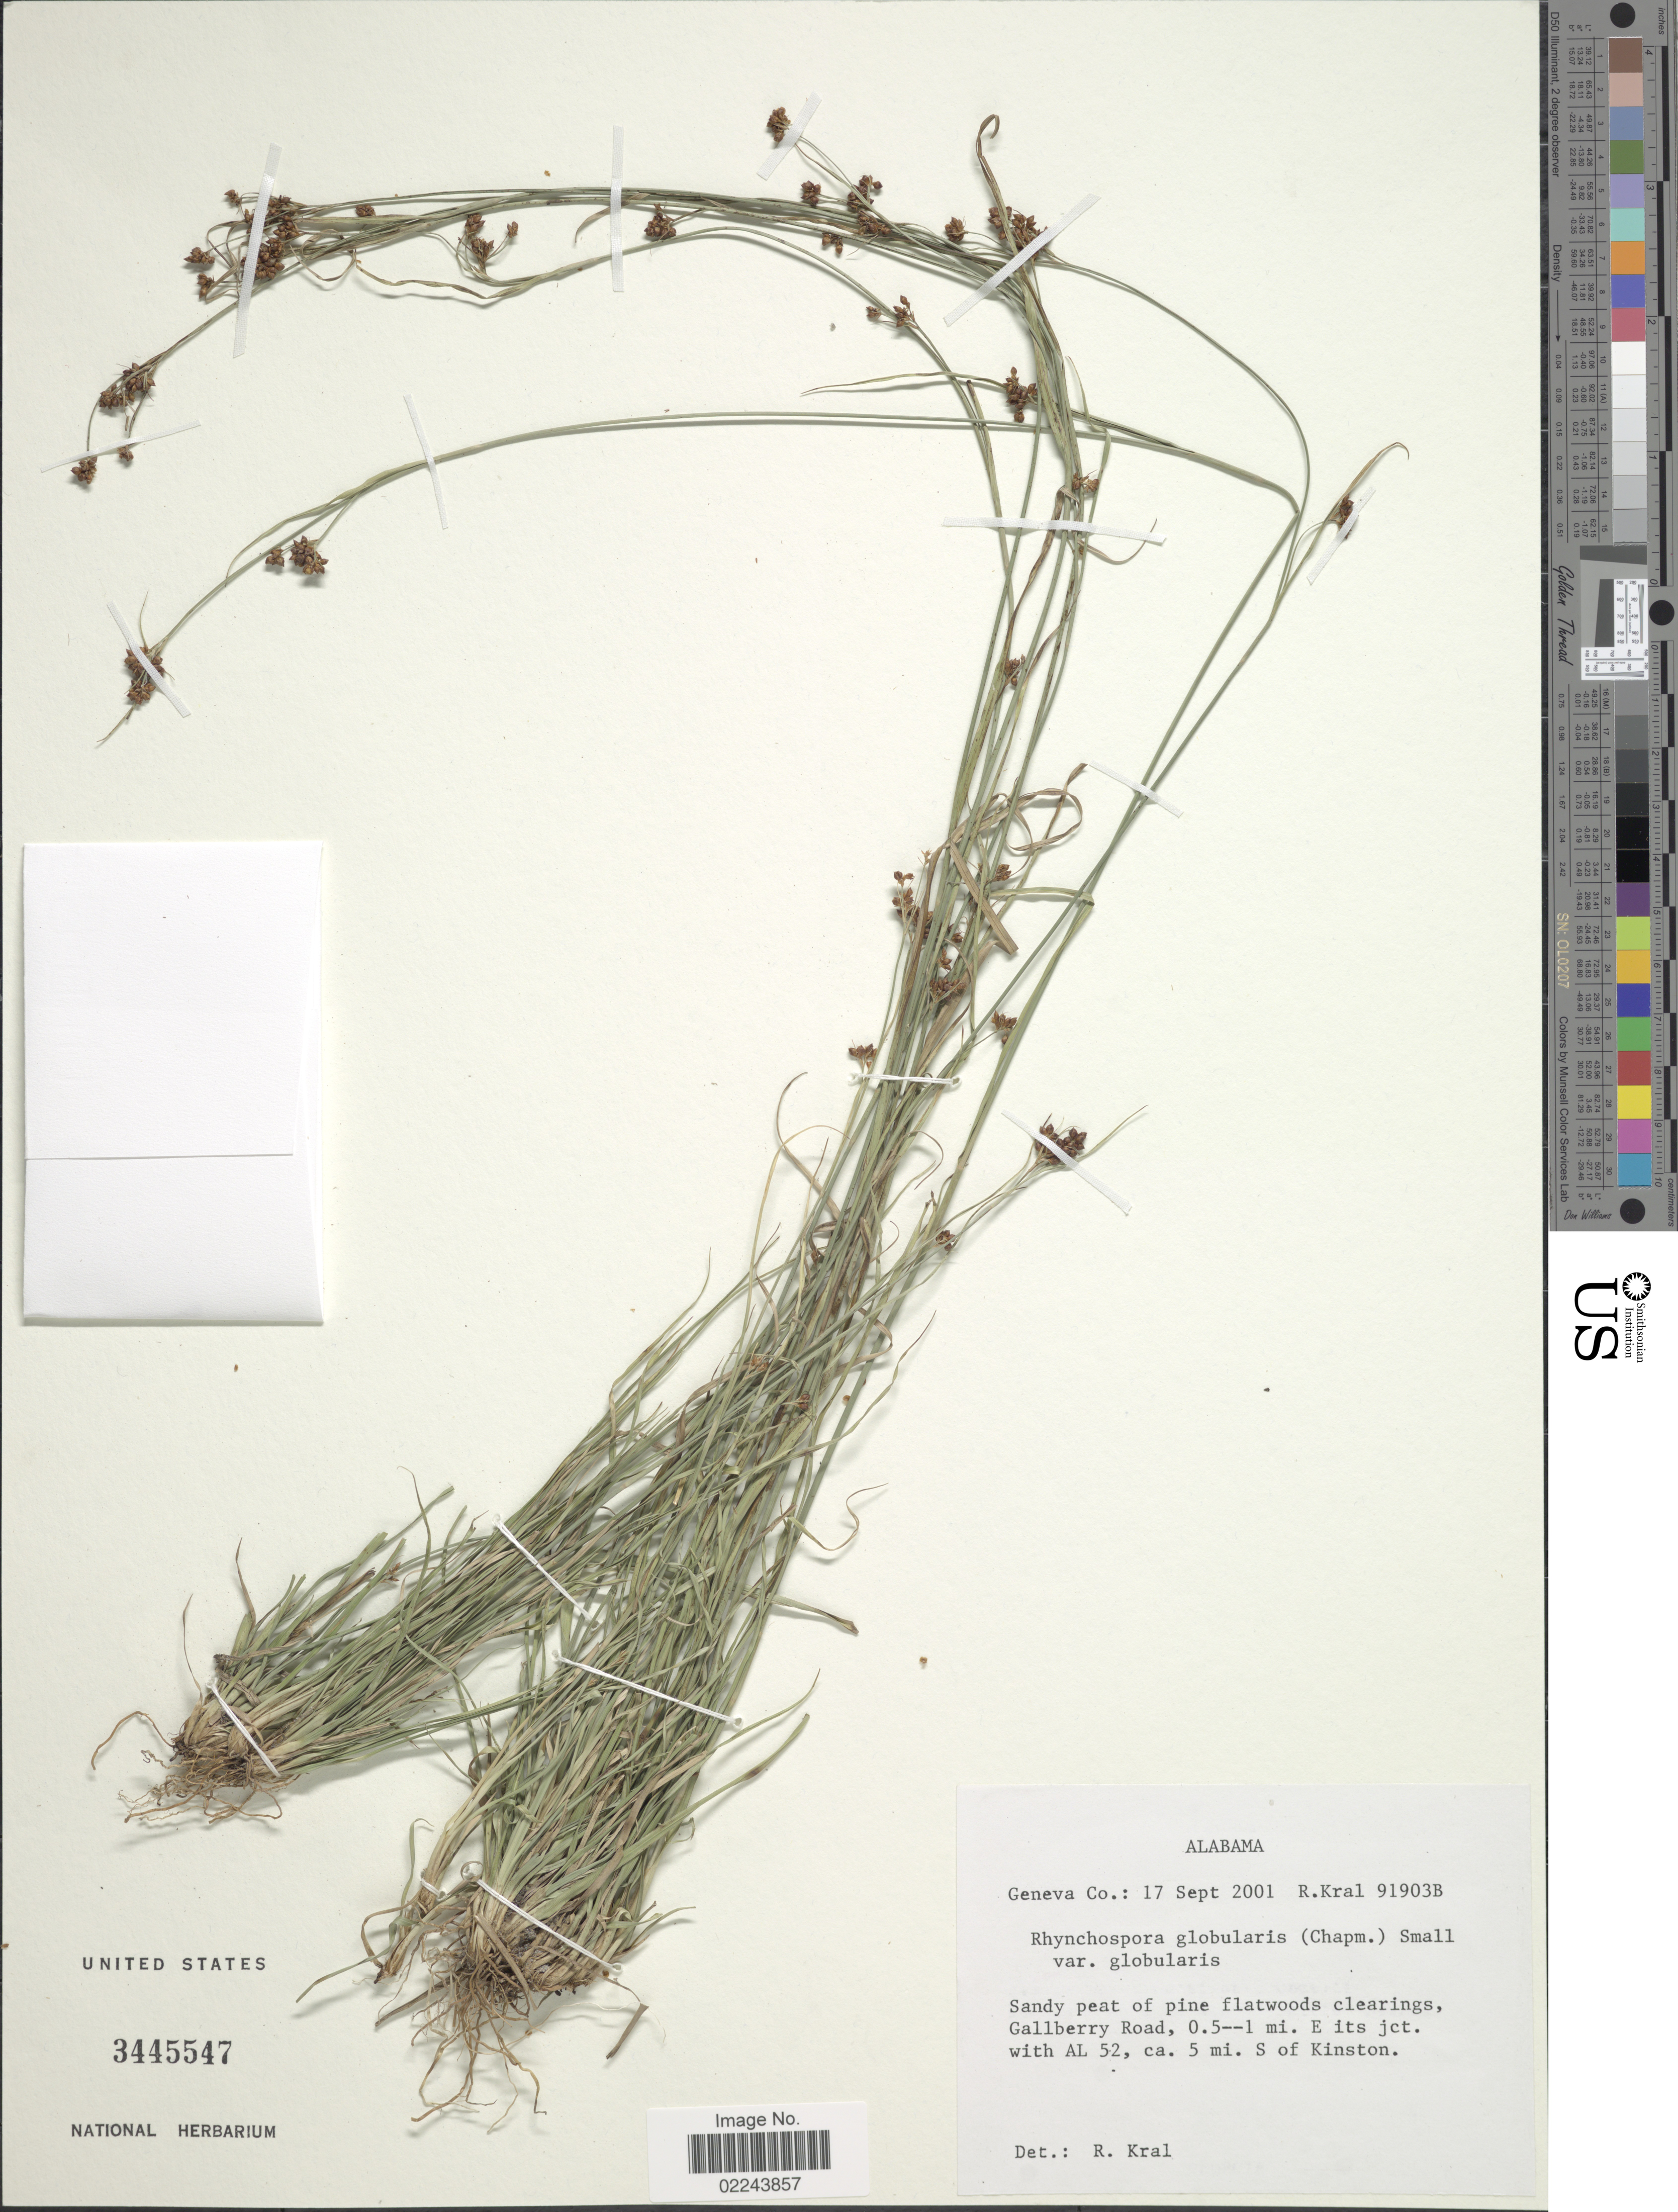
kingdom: Plantae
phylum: Tracheophyta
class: Liliopsida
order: Poales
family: Cyperaceae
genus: Rhynchospora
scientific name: Rhynchospora globularis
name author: (Chapm.) Small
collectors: R. Kral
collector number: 91903B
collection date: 2001-09-17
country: United States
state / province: Alabama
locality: Geneva Co, Gallberry Road, 0.5--1 mi E its jct with AL 52, ca 5 mi S of Kinston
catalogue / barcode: US 3445547